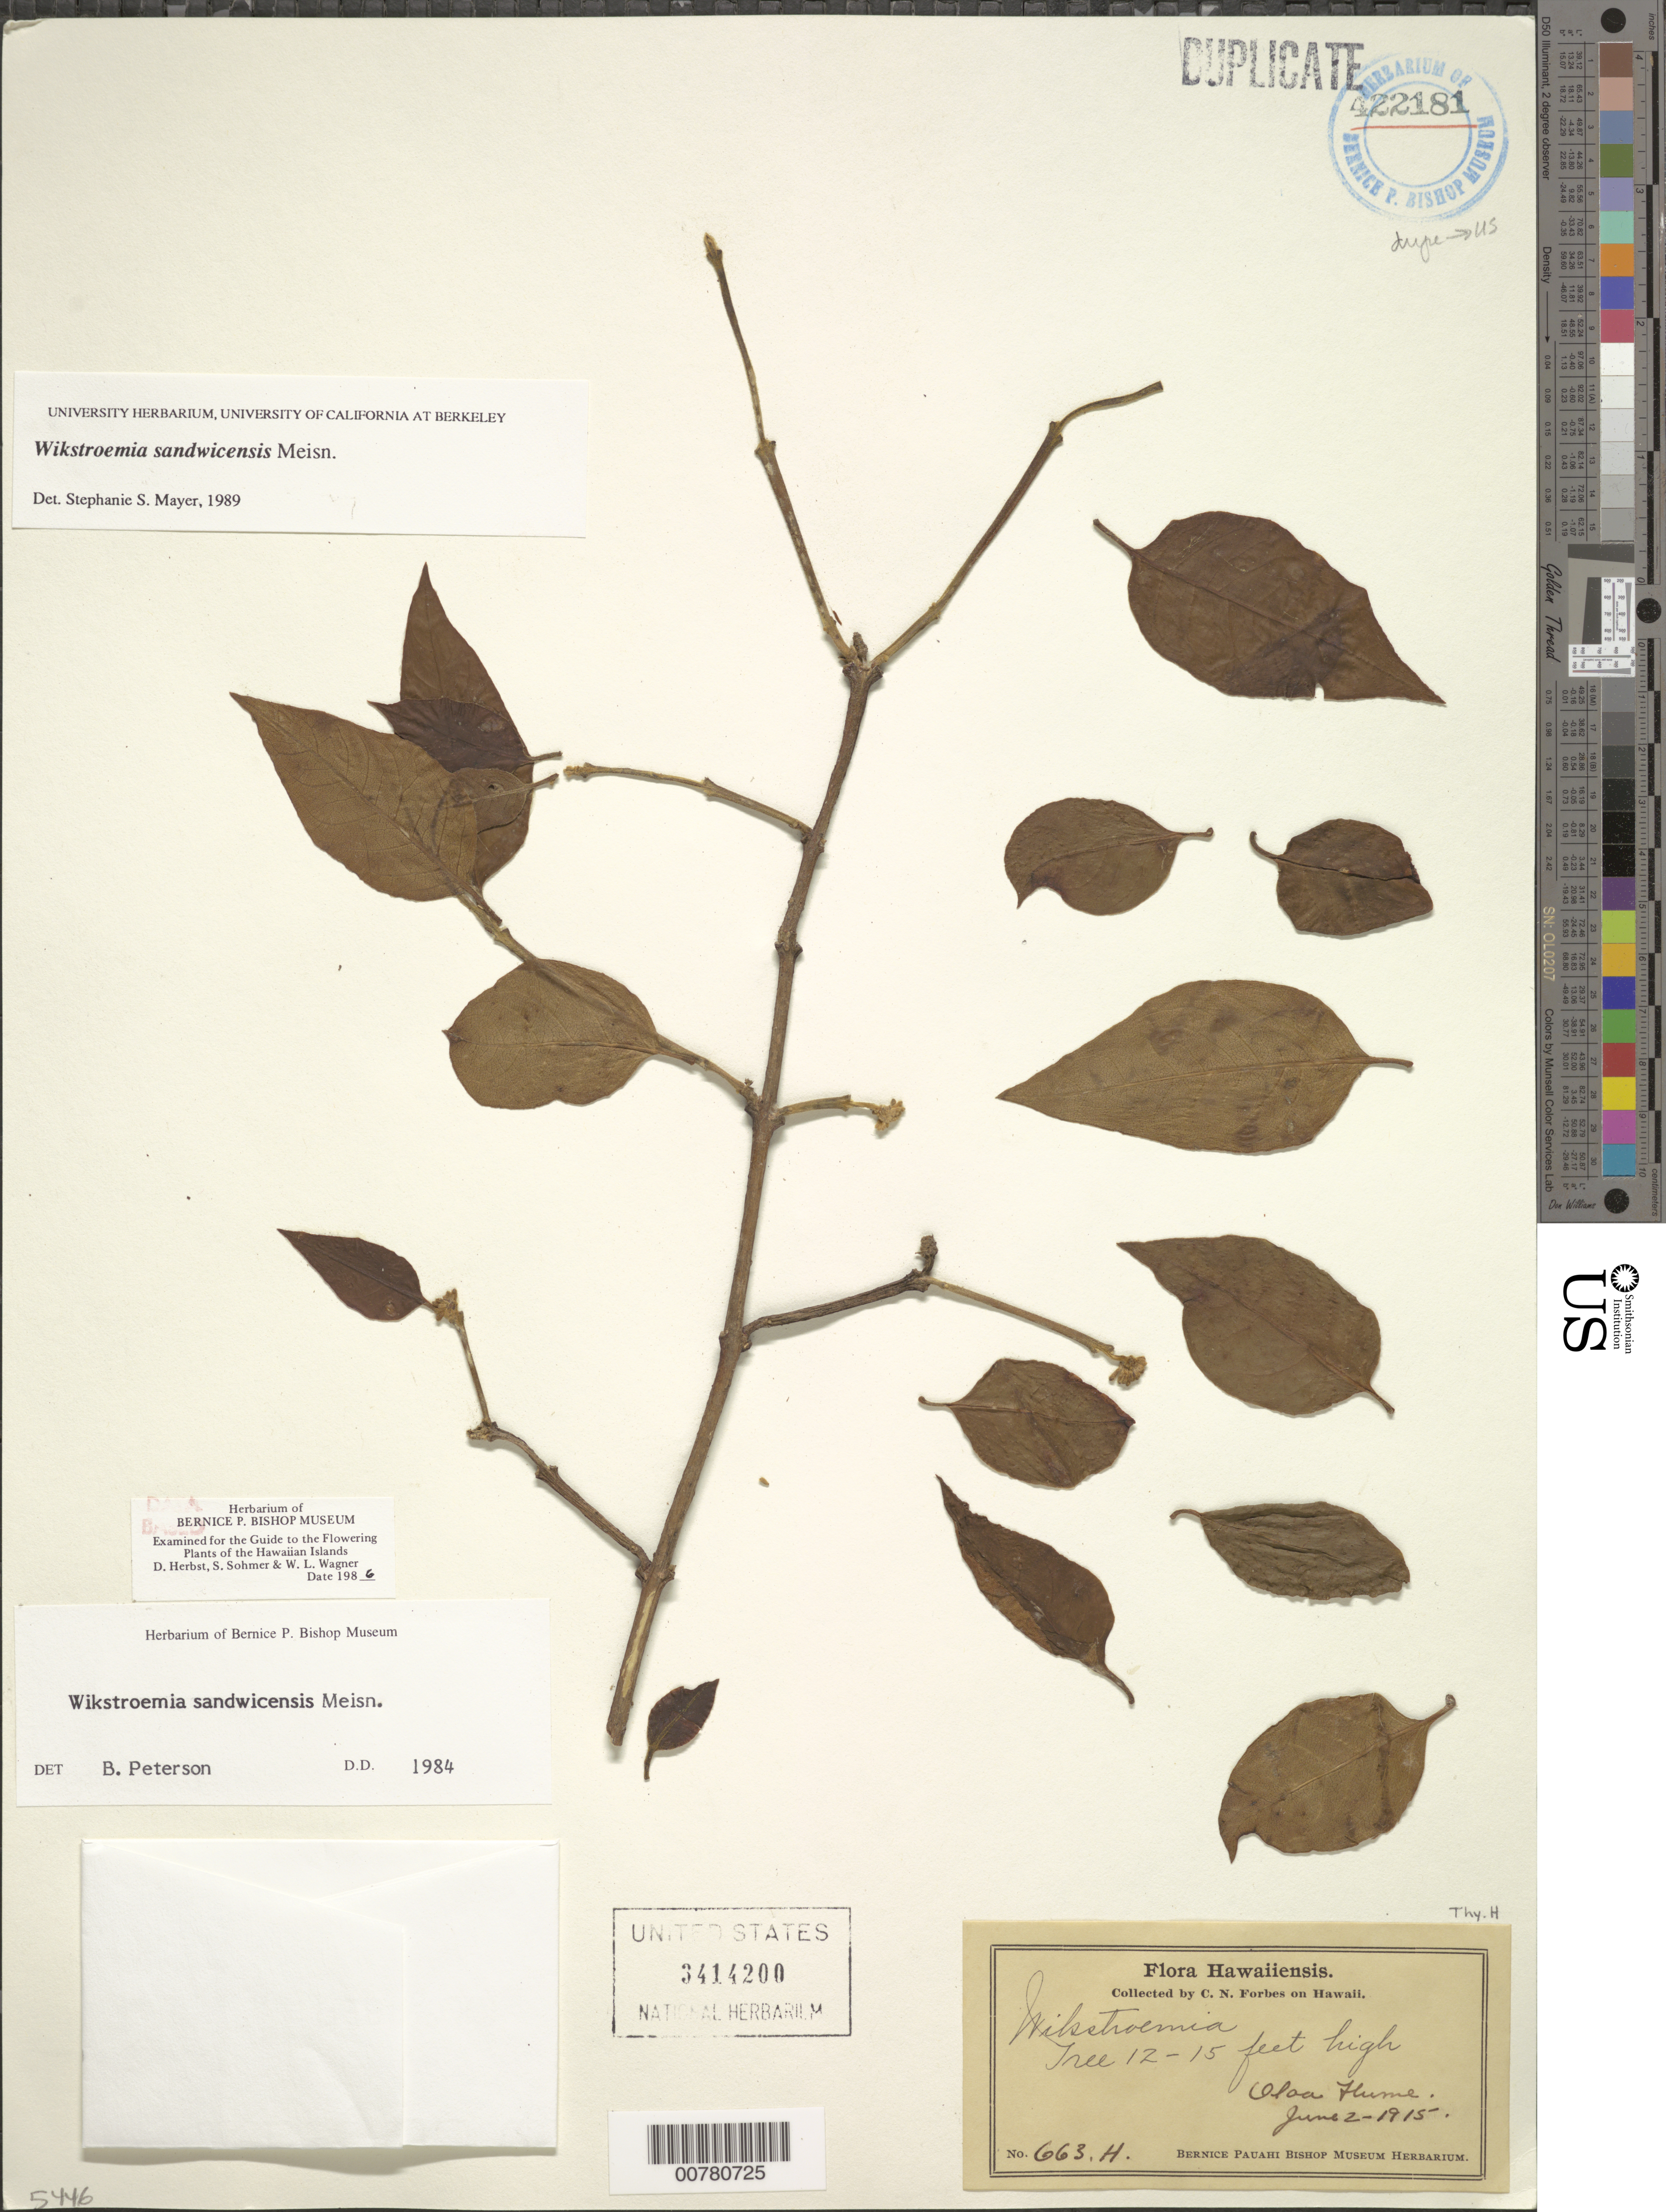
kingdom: Plantae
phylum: Tracheophyta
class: Magnoliopsida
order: Malvales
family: Thymelaeaceae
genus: Wikstroemia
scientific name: Wikstroemia sandwicensis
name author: Meisn.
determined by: Peterson, B.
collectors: C. N. Forbes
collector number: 663.H.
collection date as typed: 2 Jun 1915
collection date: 1915-06-02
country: United States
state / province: Hawaii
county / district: Hawaii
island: Hawaii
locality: Oloa Flume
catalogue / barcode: US 3414200